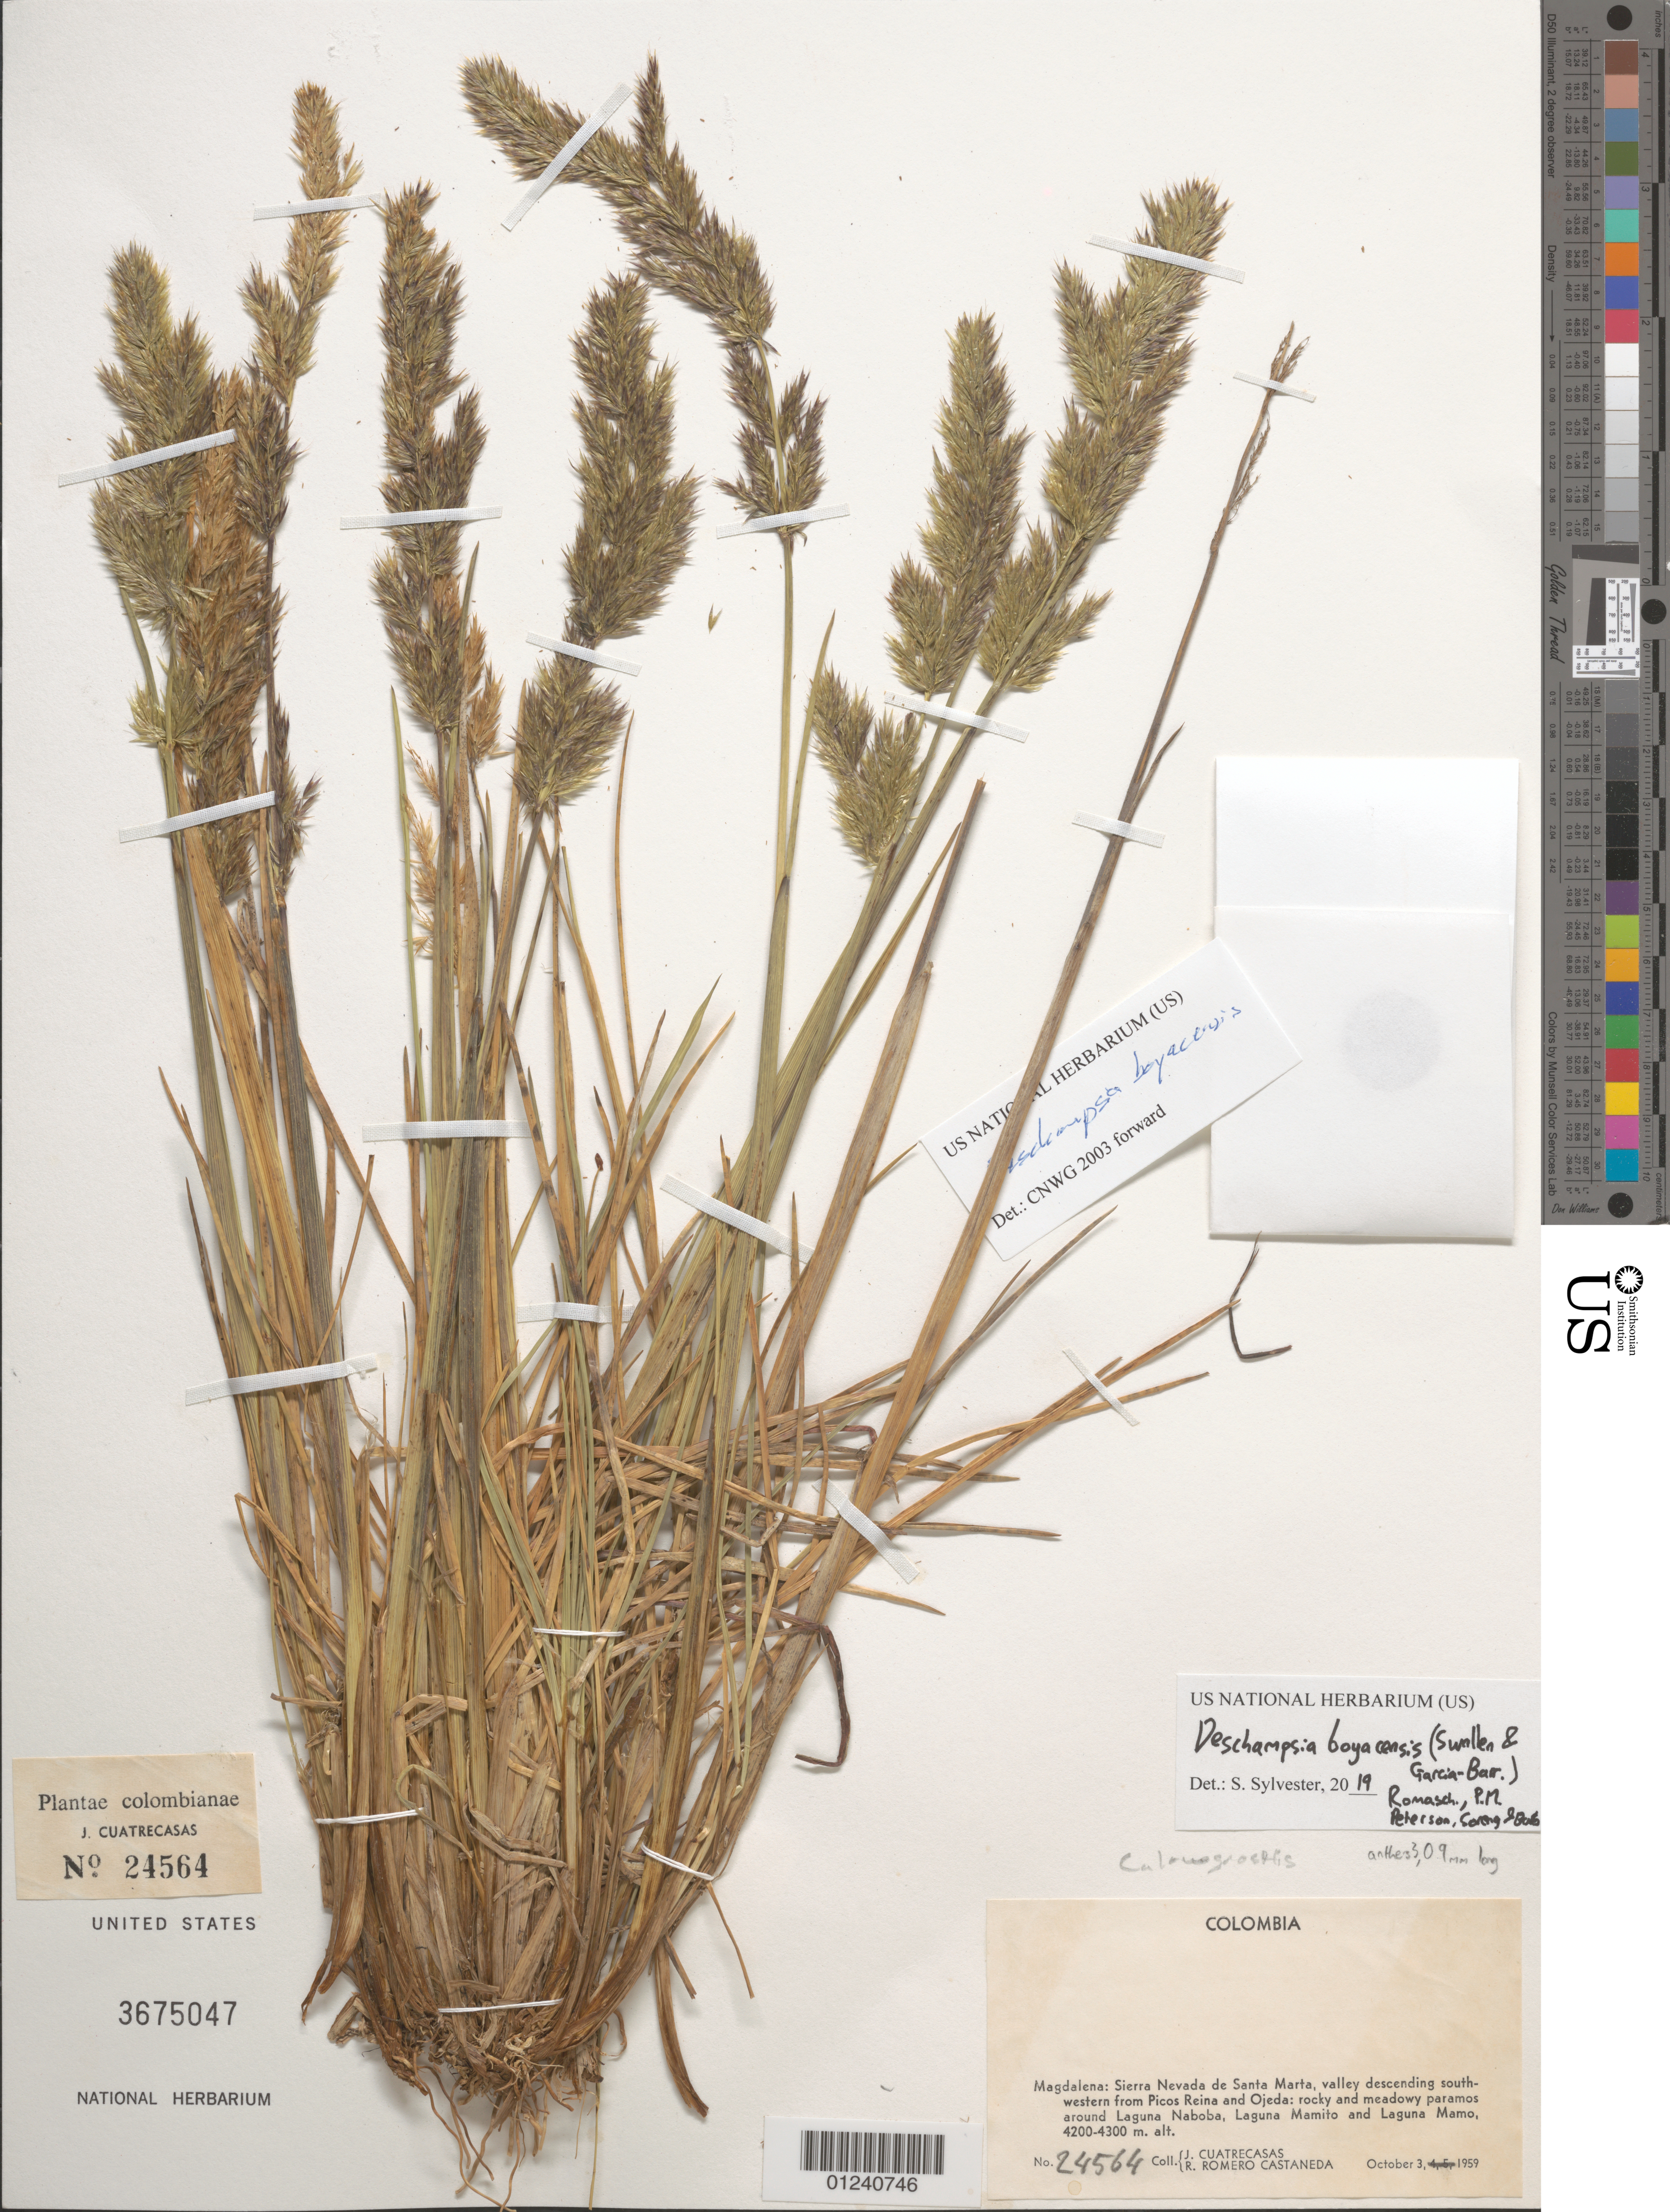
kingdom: Plantae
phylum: Tracheophyta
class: Liliopsida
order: Poales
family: Poaceae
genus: Calamagrostis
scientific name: Calamagrostis sp.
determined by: Soreng, Robert J., Research Associate (BOT), Smithsonian Institution - National Museum of Natural History (UNITED STATES)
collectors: J. Cuatrecasas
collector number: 24564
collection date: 1959-10-03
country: Colombia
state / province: Magdalena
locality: Sierra Nevada de Santa Marta, valley descending south-west from Picos Reina and Ojeda; rocky and meadowy paramos around Laguna Naboba, Laguna Mamito, and Laguna Mamo.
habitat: rocky and meadowy paramos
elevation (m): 4200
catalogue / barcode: US 3675047